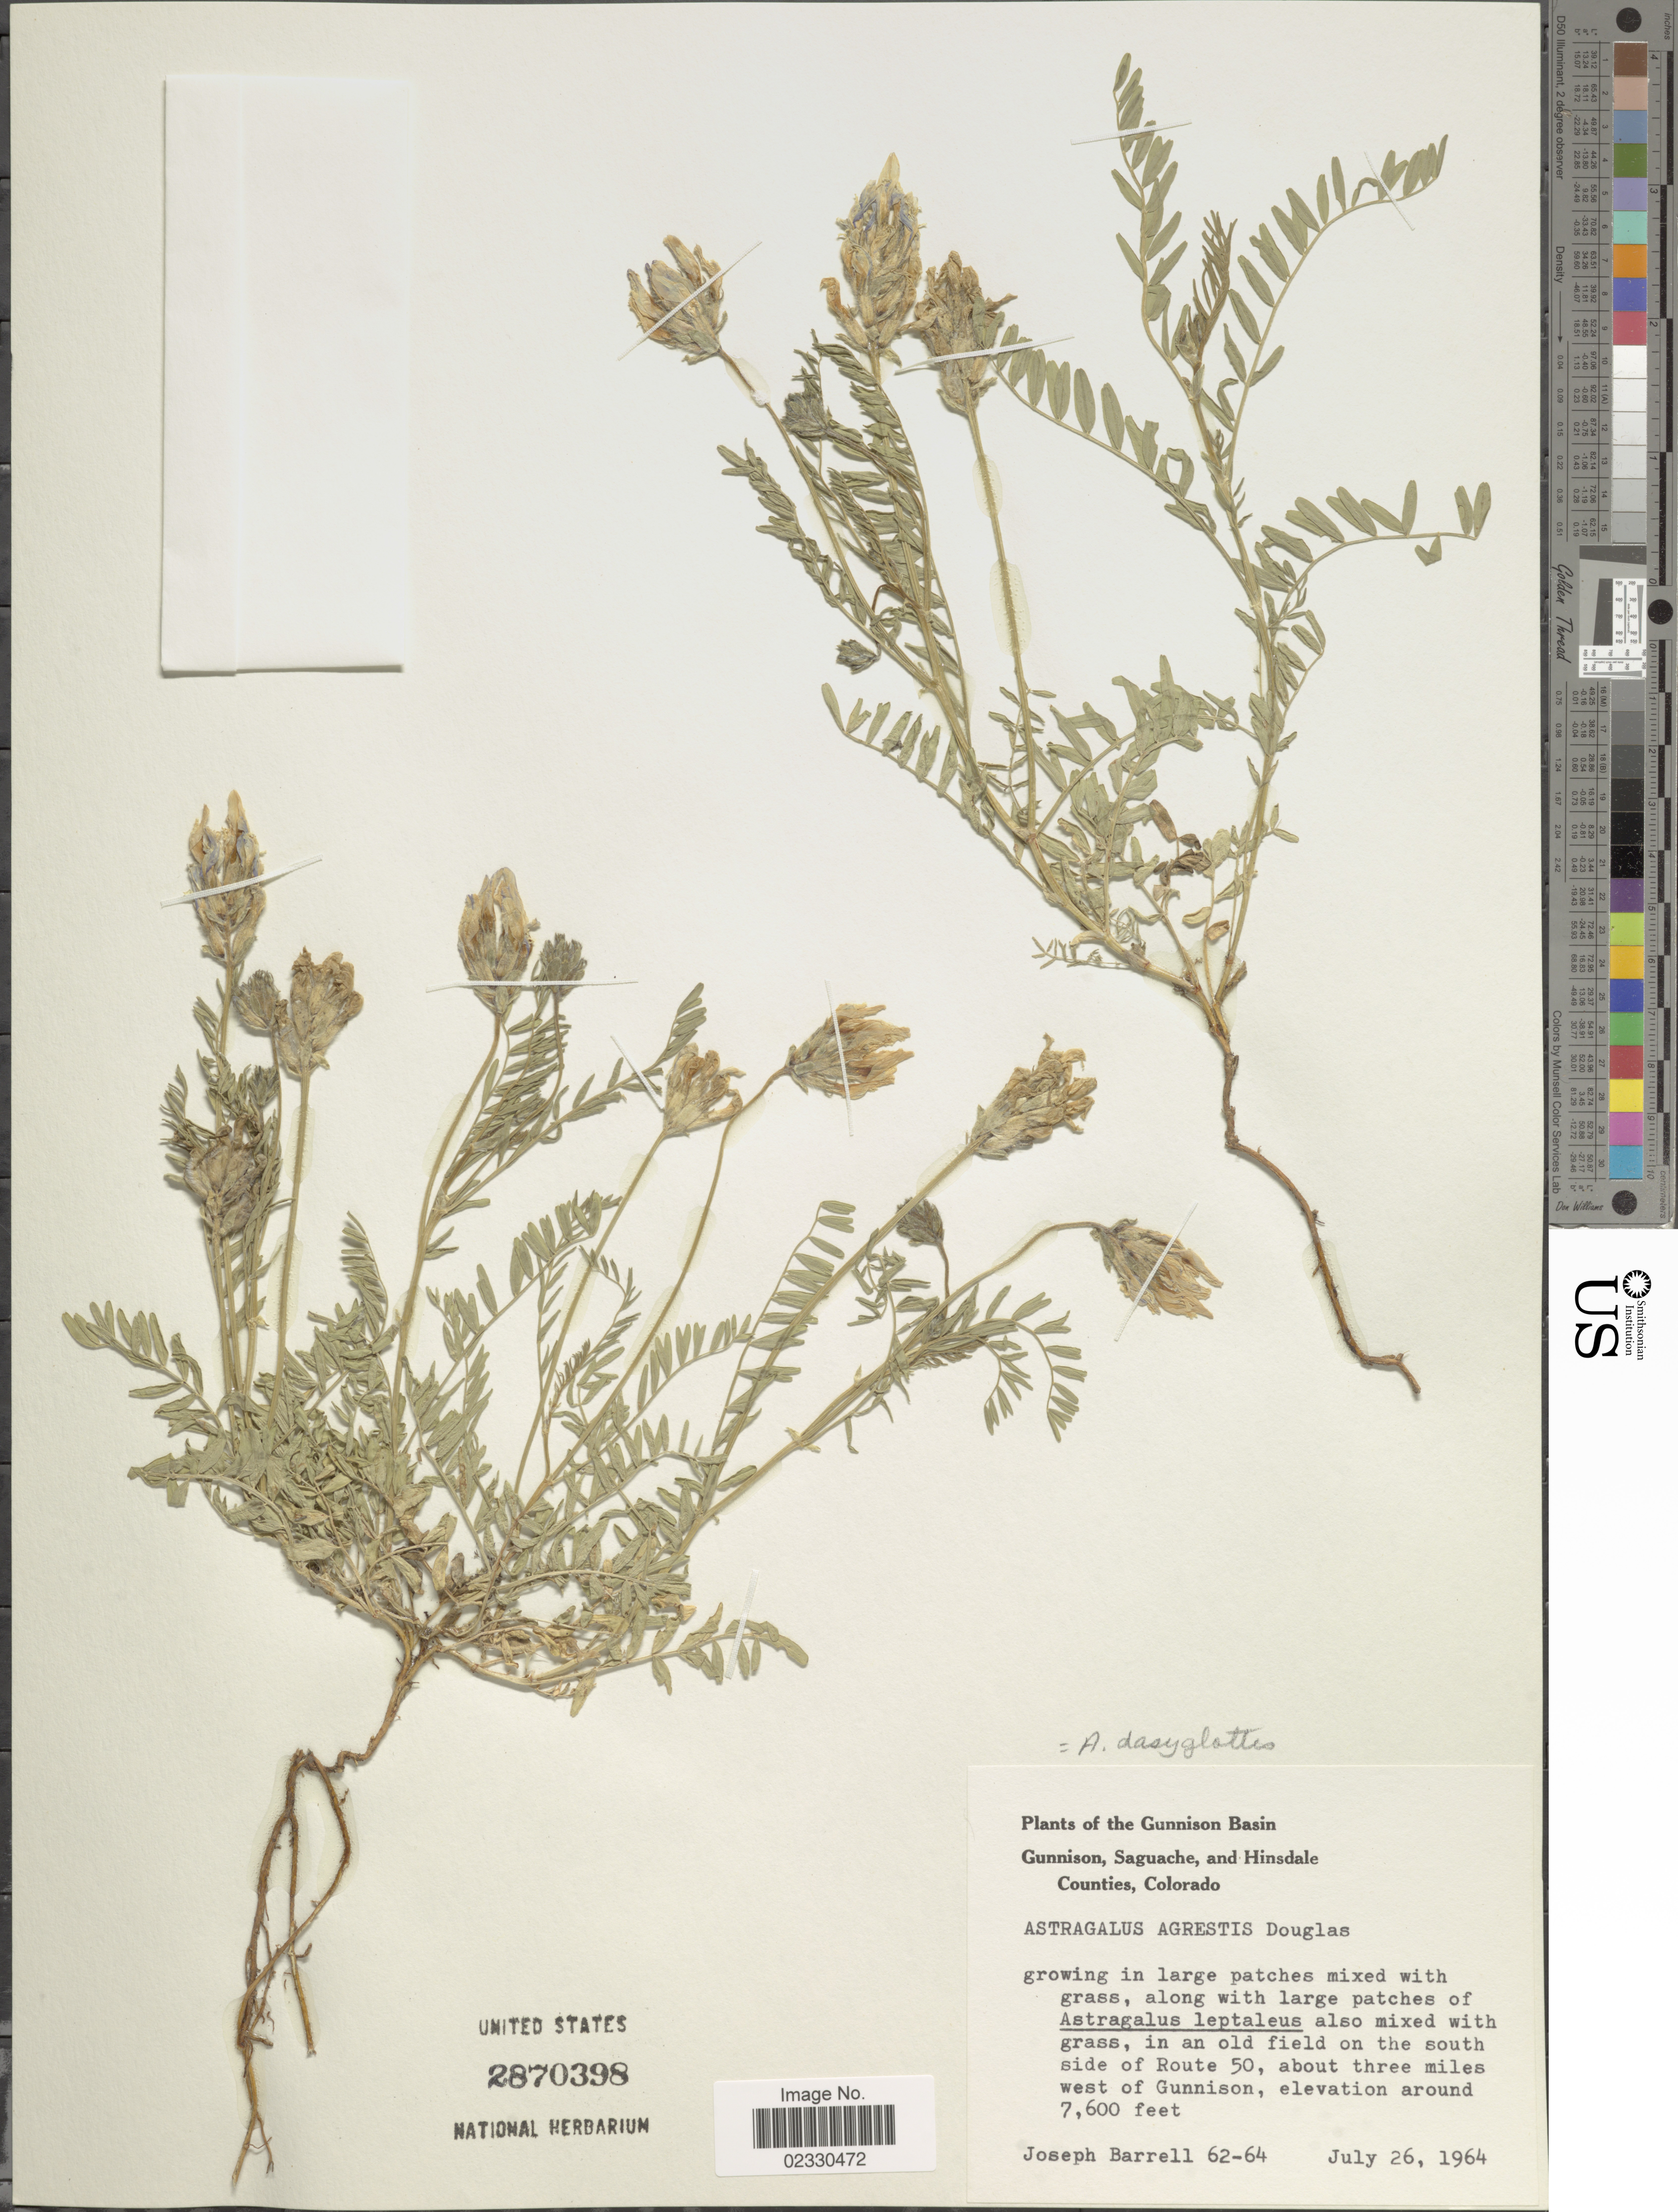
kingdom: Plantae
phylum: Tracheophyta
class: Magnoliopsida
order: Fabales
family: Fabaceae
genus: Astragalus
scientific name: Astragalus dasyglottis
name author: DC.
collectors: J. Barrell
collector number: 62-64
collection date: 1964-07-26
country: United States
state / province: Colorado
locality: Gunnison, Saguache, and Hinsdale Counties, Colorado, in an old field on the south side of Route 50, about three miles west of Gunnison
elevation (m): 2316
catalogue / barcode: US 2870398